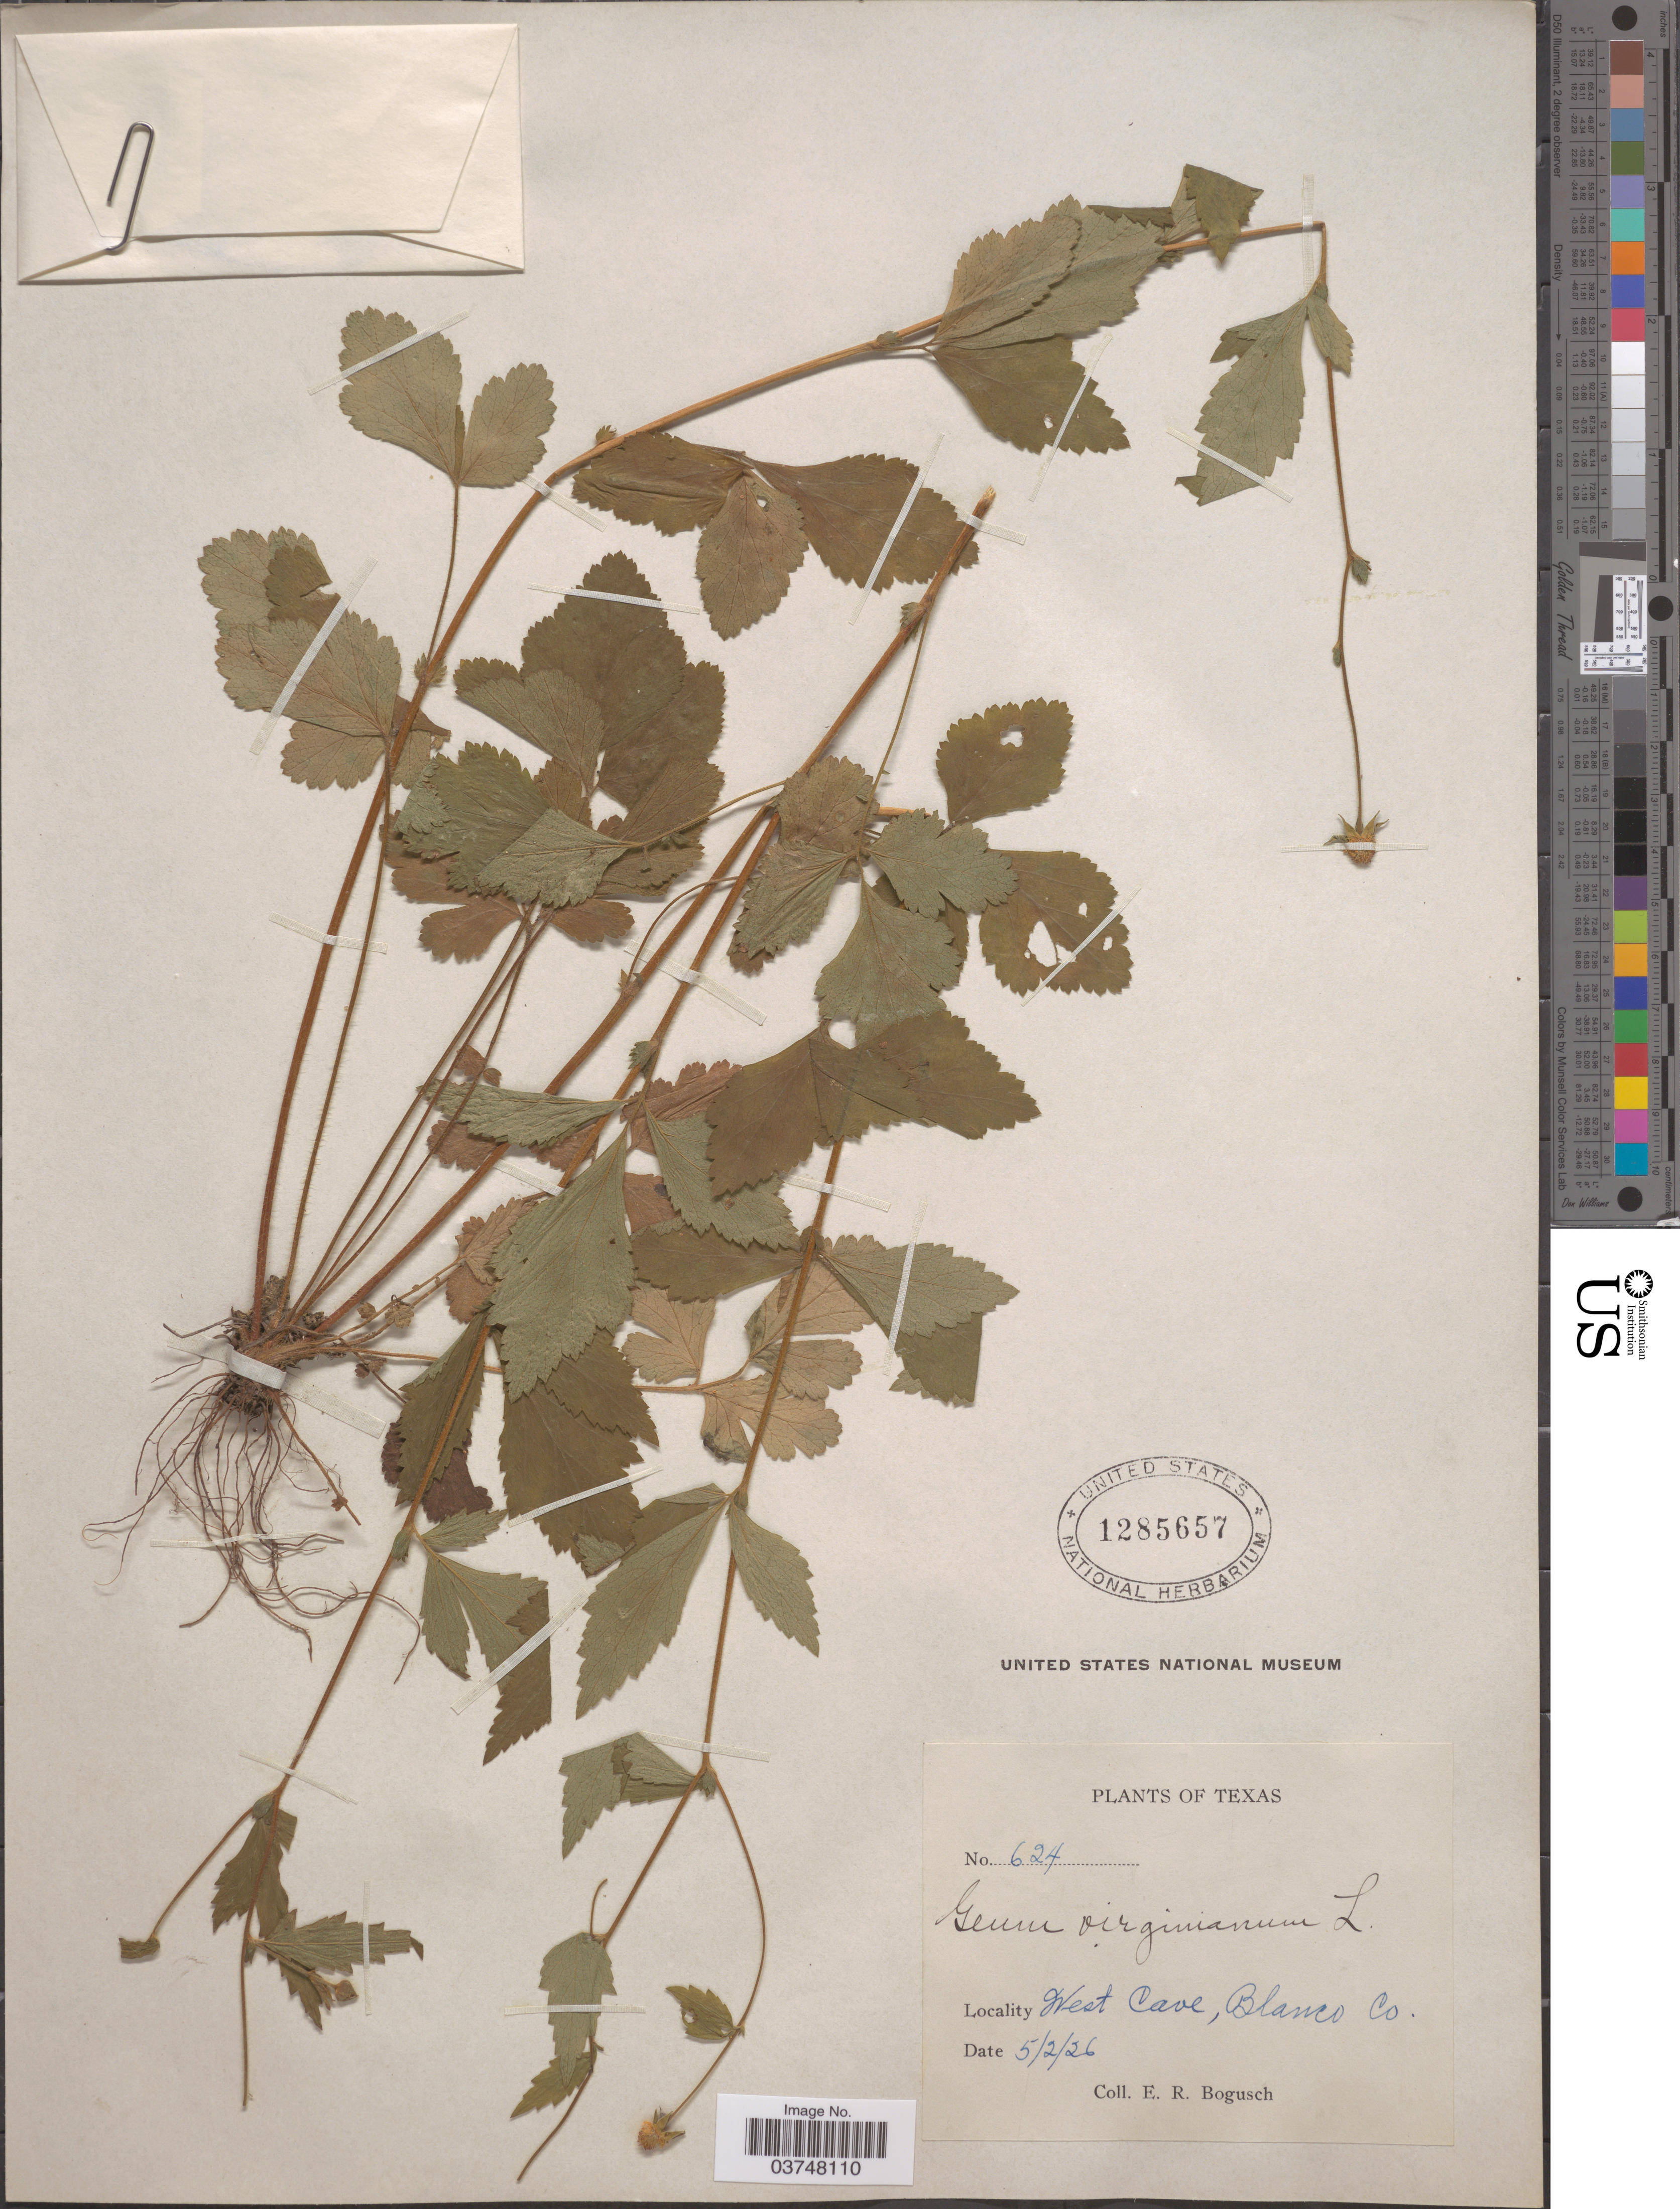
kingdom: Plantae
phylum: Tracheophyta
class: Magnoliopsida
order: Rosales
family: Rosaceae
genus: Geum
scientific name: Geum virginianum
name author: L.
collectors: E. Bogusch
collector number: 624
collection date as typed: Transcribed d/m/y: 2/5/26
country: United States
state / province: Texas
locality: West Cave, Blanco Co.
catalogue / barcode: US 1285657